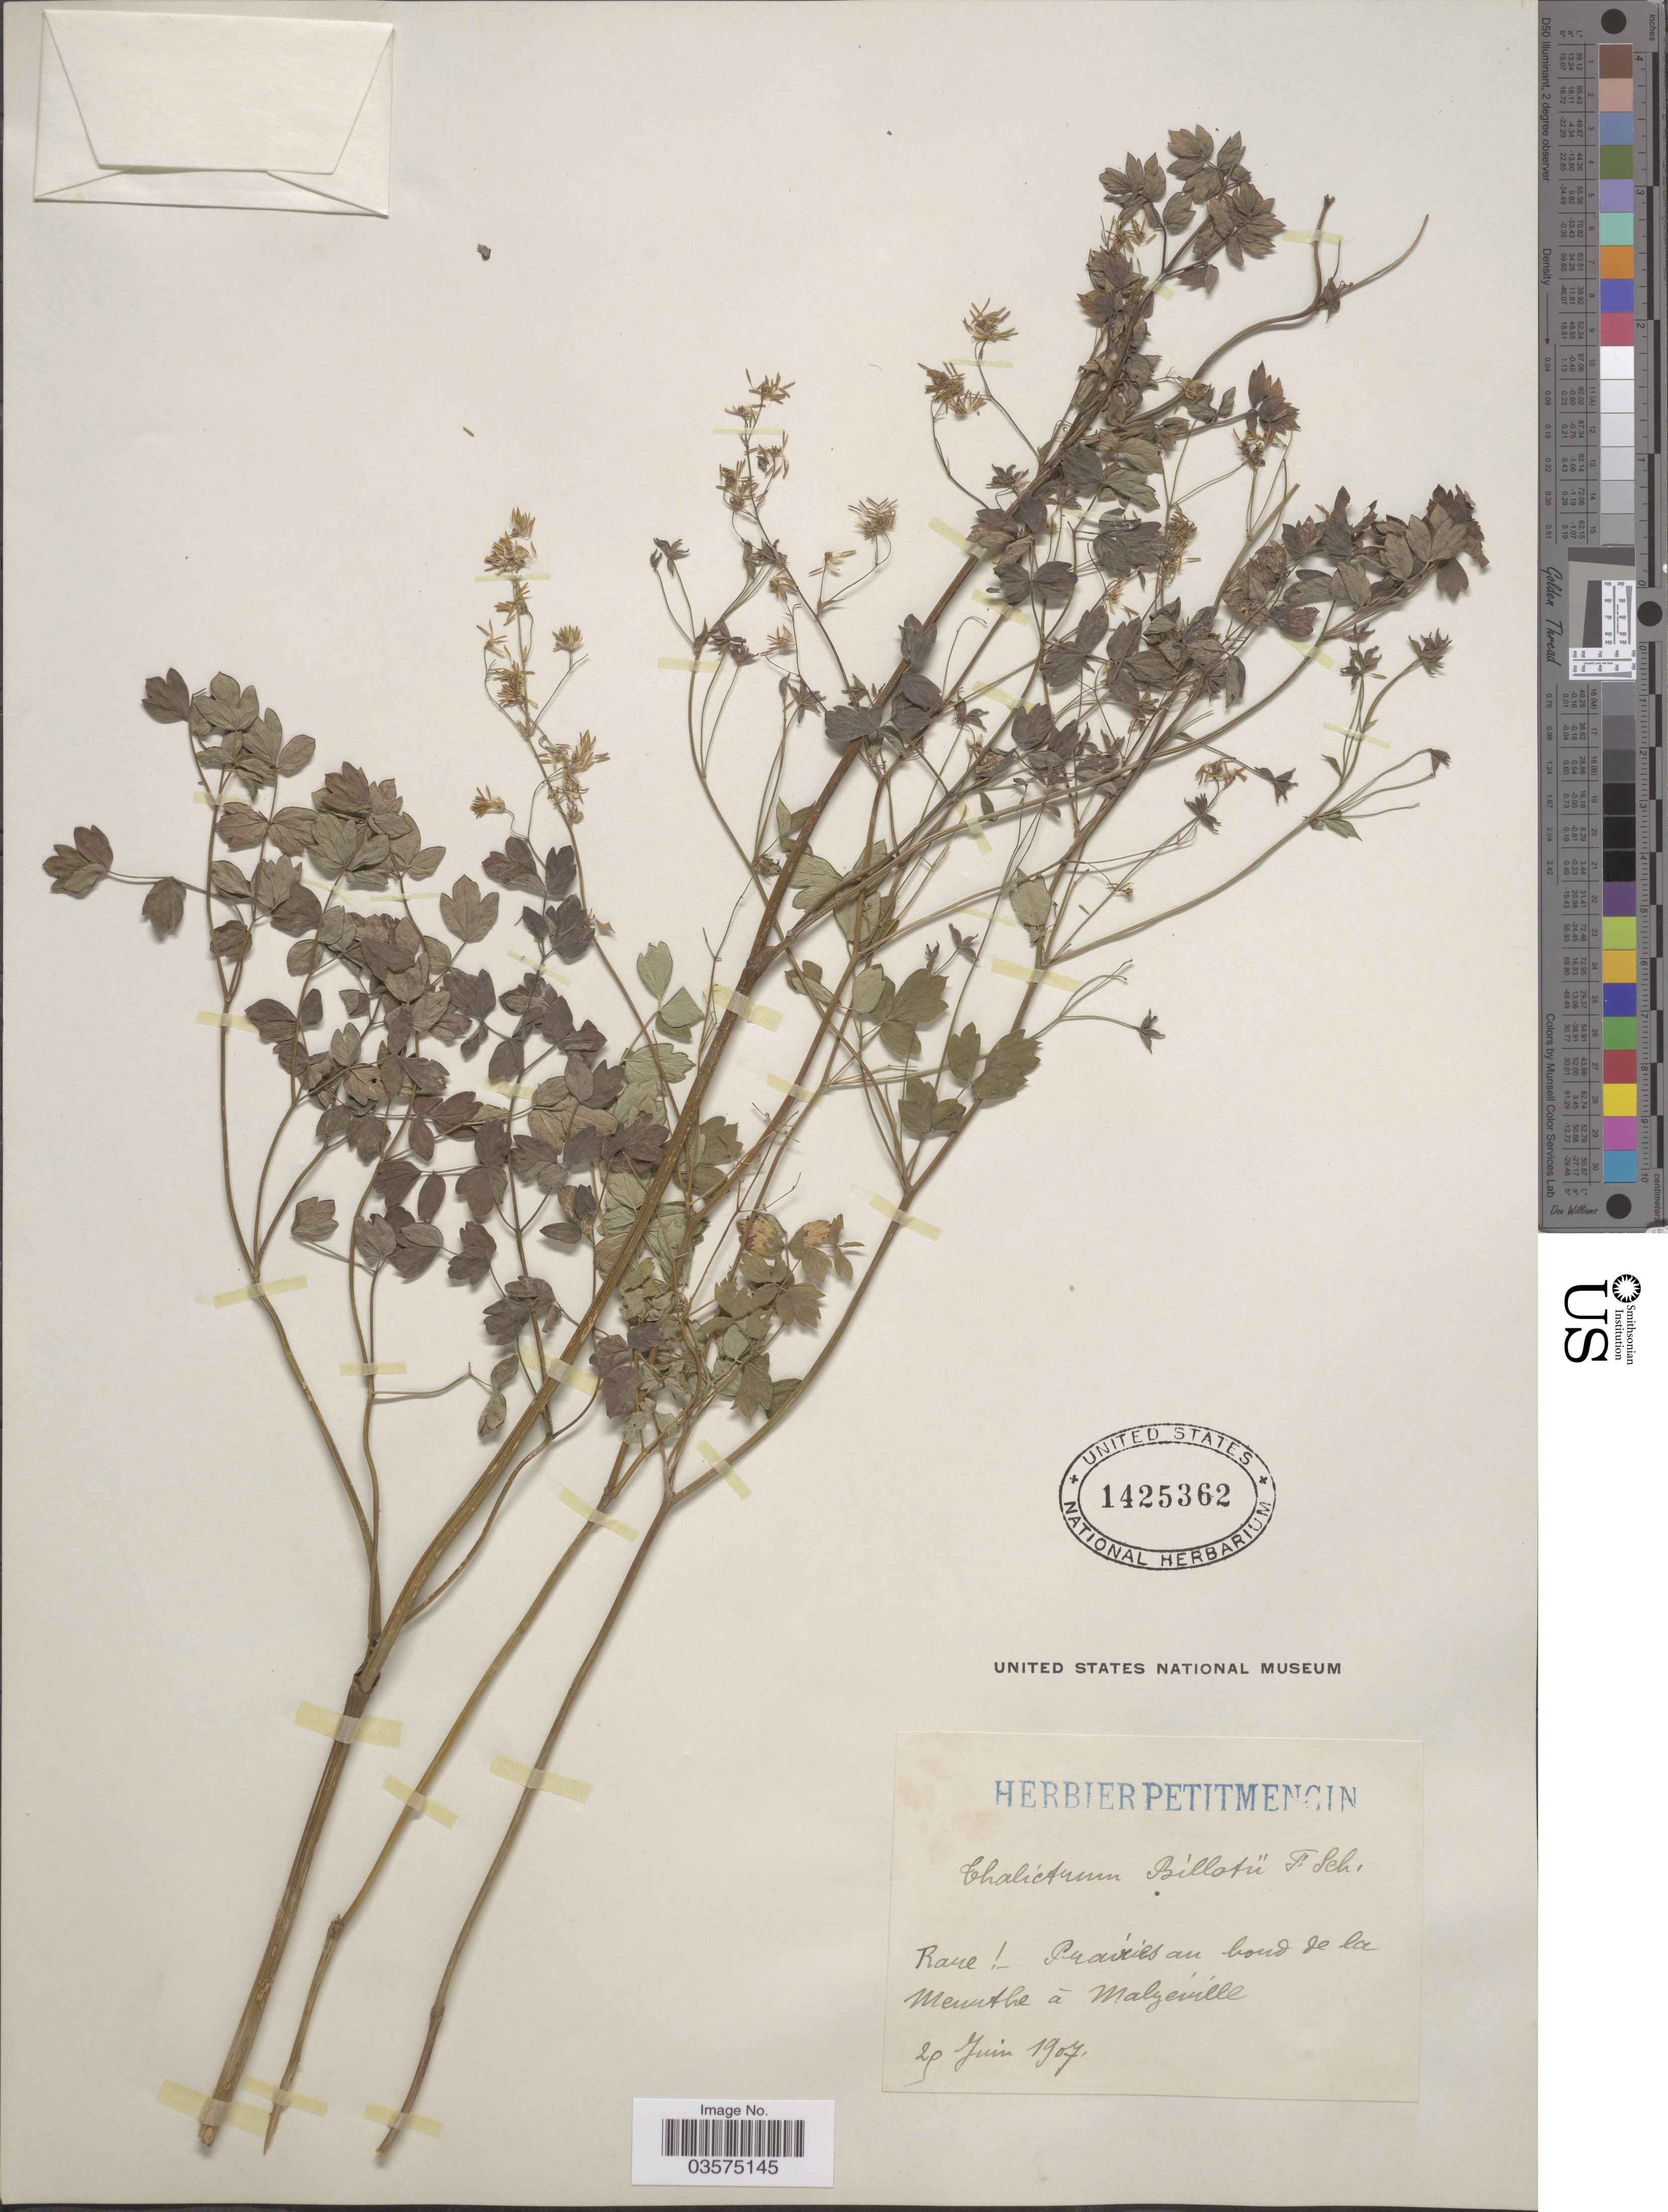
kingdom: Plantae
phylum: Tracheophyta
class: Magnoliopsida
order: Ranunculales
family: Ranunculaceae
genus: Thalictrum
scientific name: Thalictrum billotii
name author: F.W. Schultz ex Jord.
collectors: ex herb. Petitmengin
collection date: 1907-06-25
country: France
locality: Rare [illegible text]. Prairies au bord de la Meurthe á Malzeville.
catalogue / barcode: US 1425362